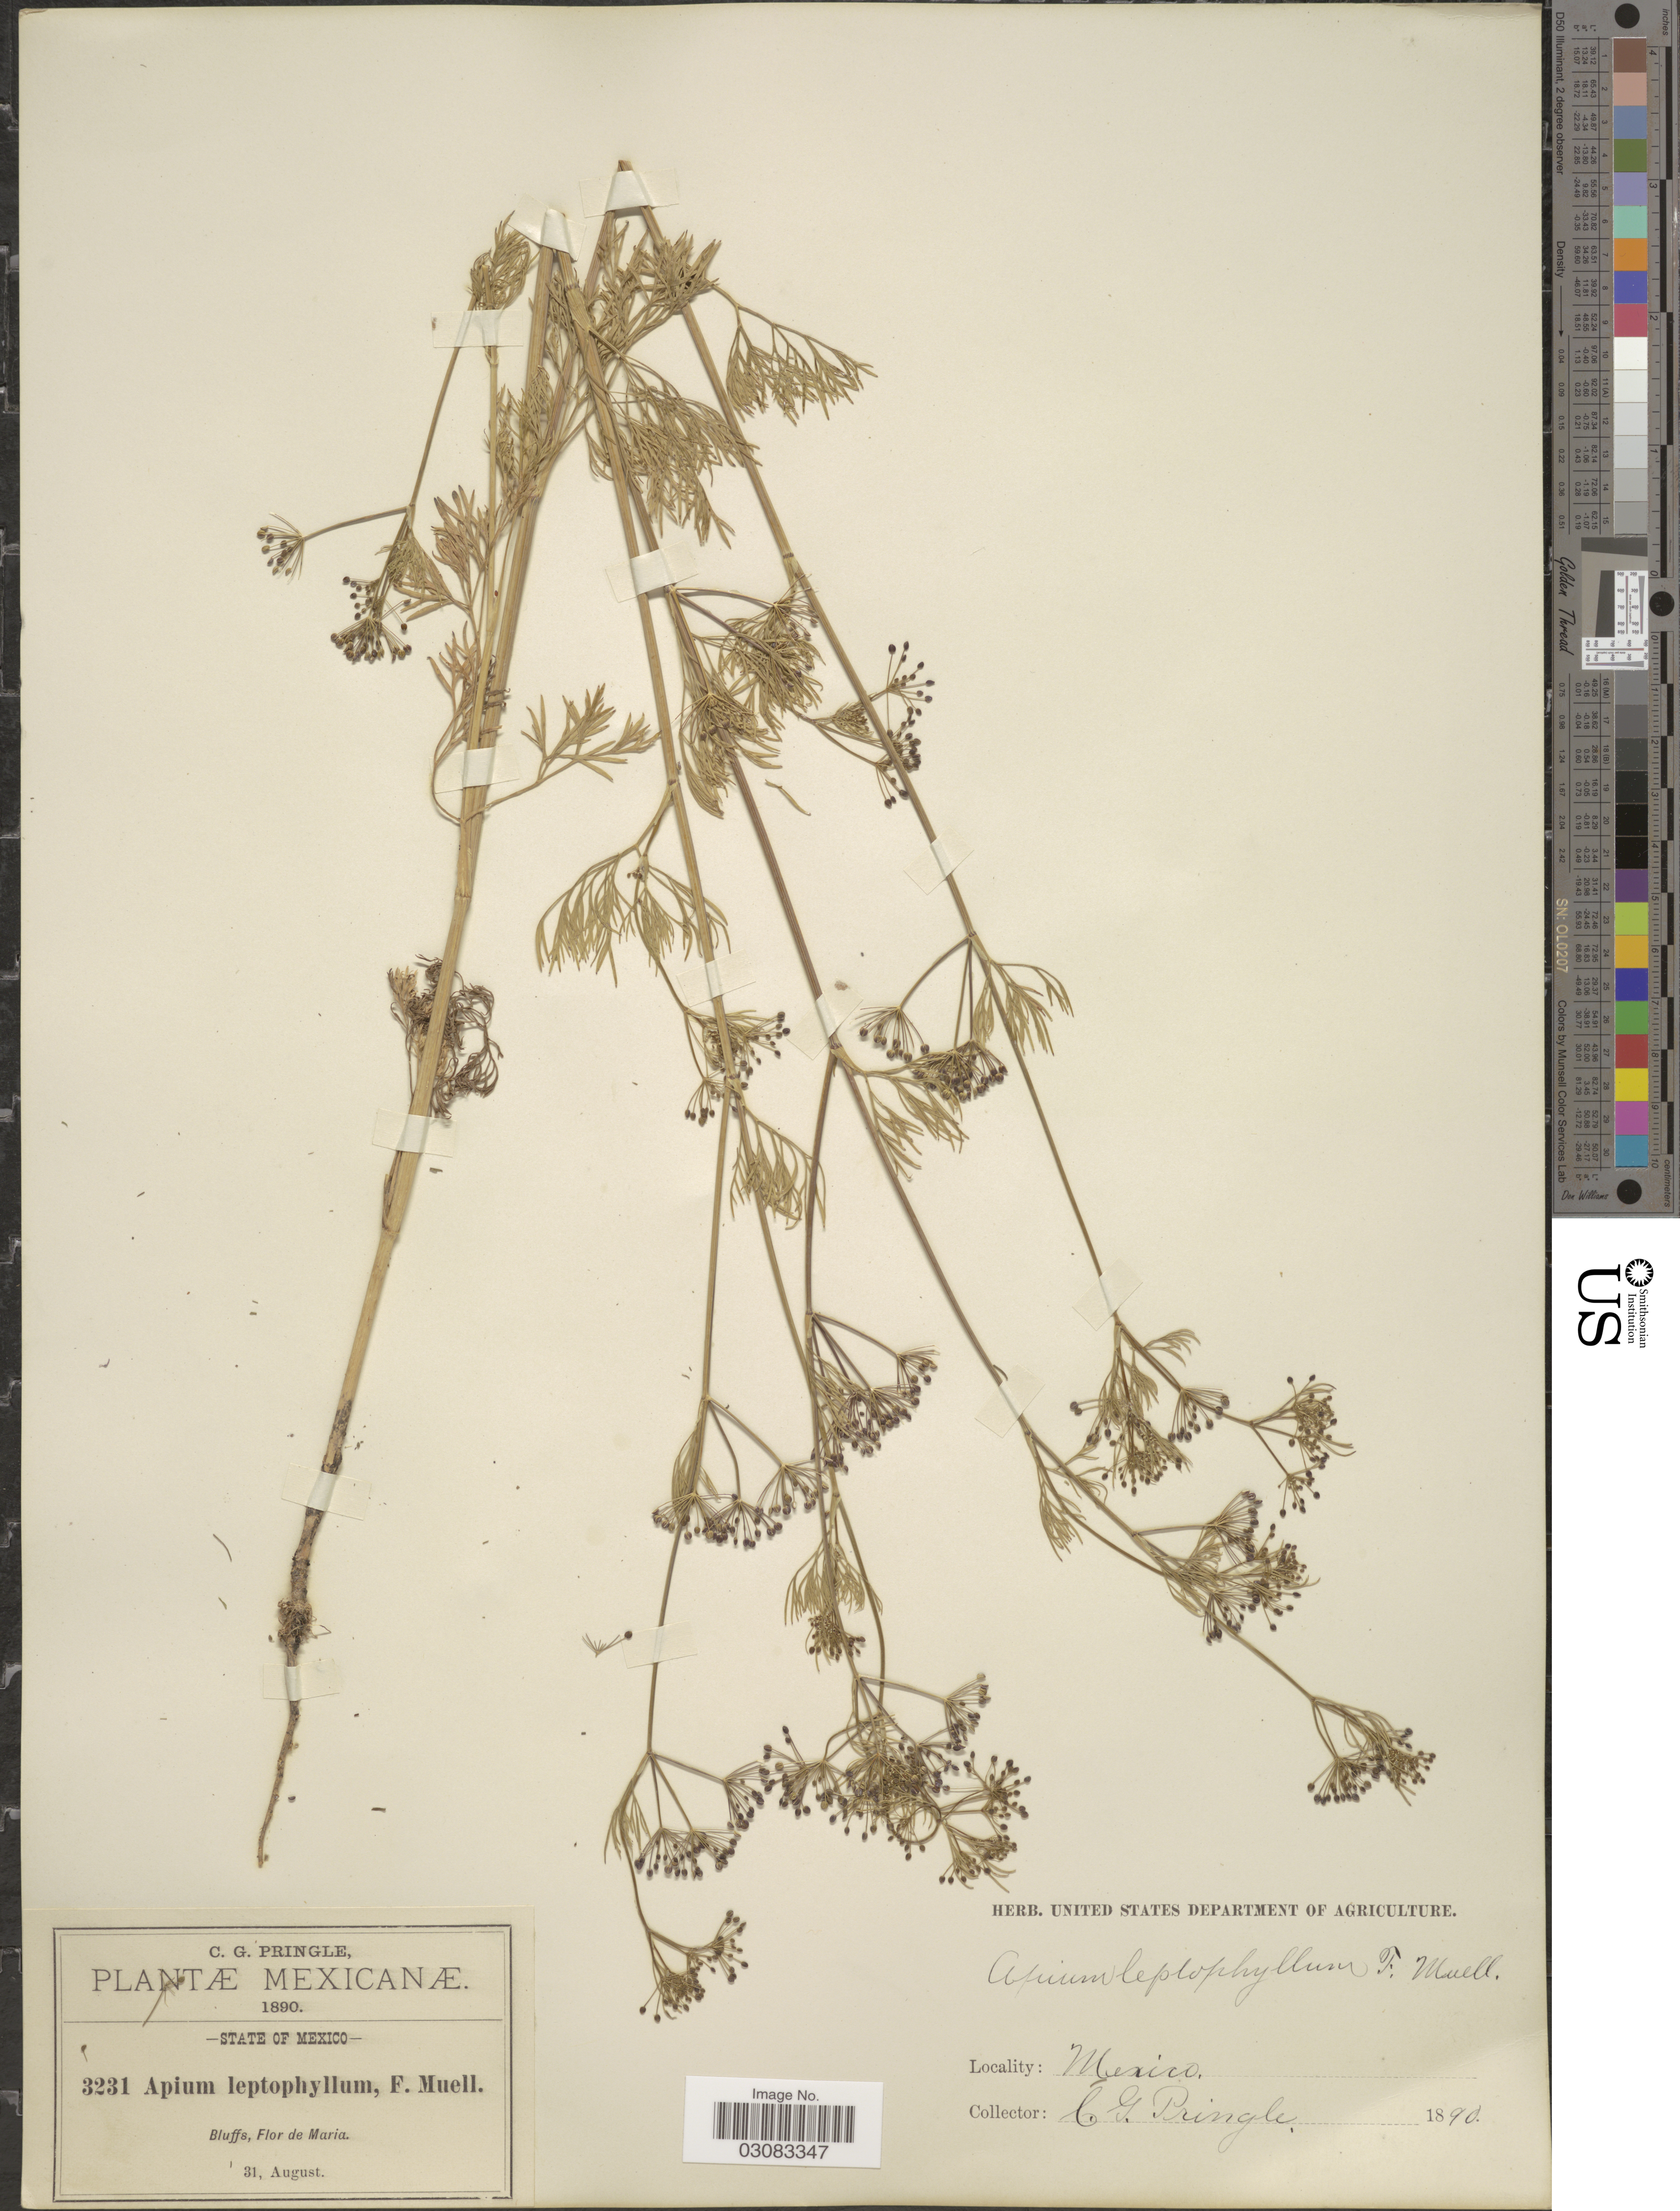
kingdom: Plantae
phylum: Tracheophyta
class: Magnoliopsida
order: Apiales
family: Apiaceae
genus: Cyclospermum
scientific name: Cyclospermum leptophyllum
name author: (Pers.) Sprague ex Britton & P. Wilson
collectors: C. G. Pringle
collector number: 3231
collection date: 1890-08-31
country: Mexico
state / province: México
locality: Flor de Maria.